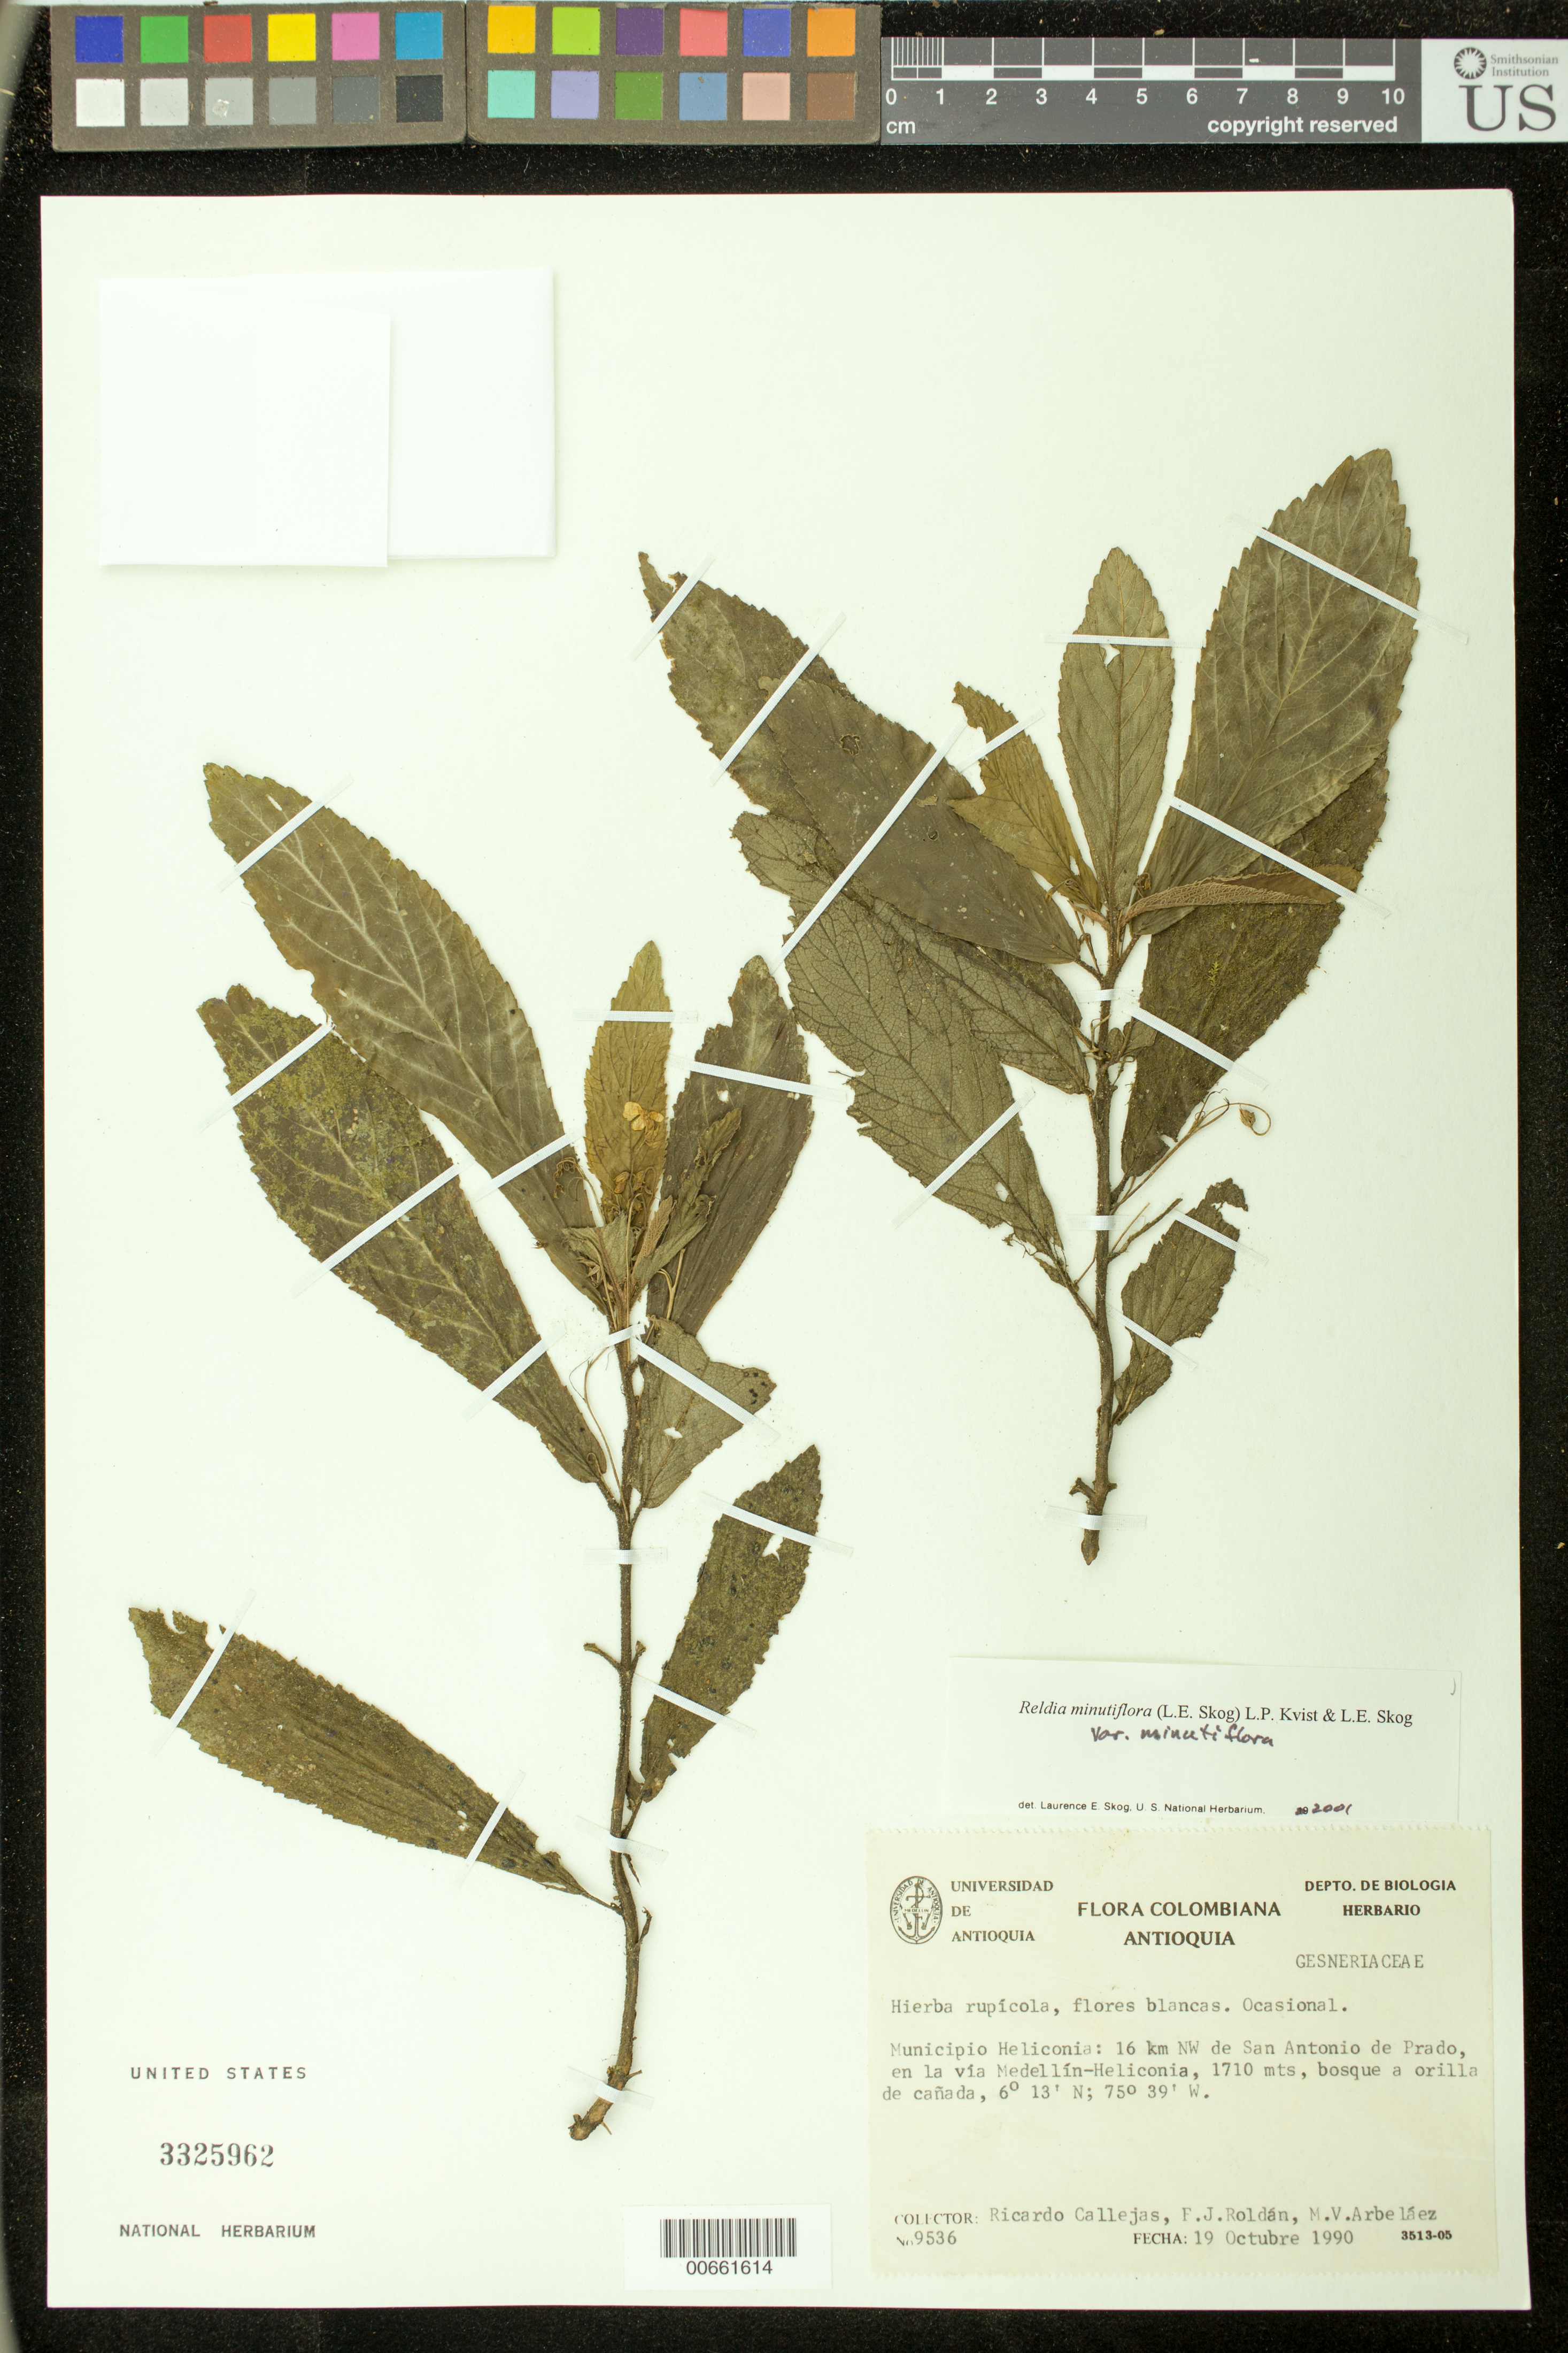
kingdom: Plantae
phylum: Tracheophyta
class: Magnoliopsida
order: Lamiales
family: Gesneriaceae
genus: Reldia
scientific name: Reldia minutiflora var. minutiflora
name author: (L.E. Skog) L.P. Kvist & L.E. Skog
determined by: Skog, Laurence E.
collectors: R. Callejas, F. J. Roldán & M. Arbelaez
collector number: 9536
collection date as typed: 19 Oct 1990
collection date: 1990-10-19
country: Colombia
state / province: Antioquia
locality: Mpio. Heliconia: 16 km NW de San Antonio de Prado, en la vía Medellín - Heliconia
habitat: Bosque a orilla de cañada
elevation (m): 1710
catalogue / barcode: US 3325962